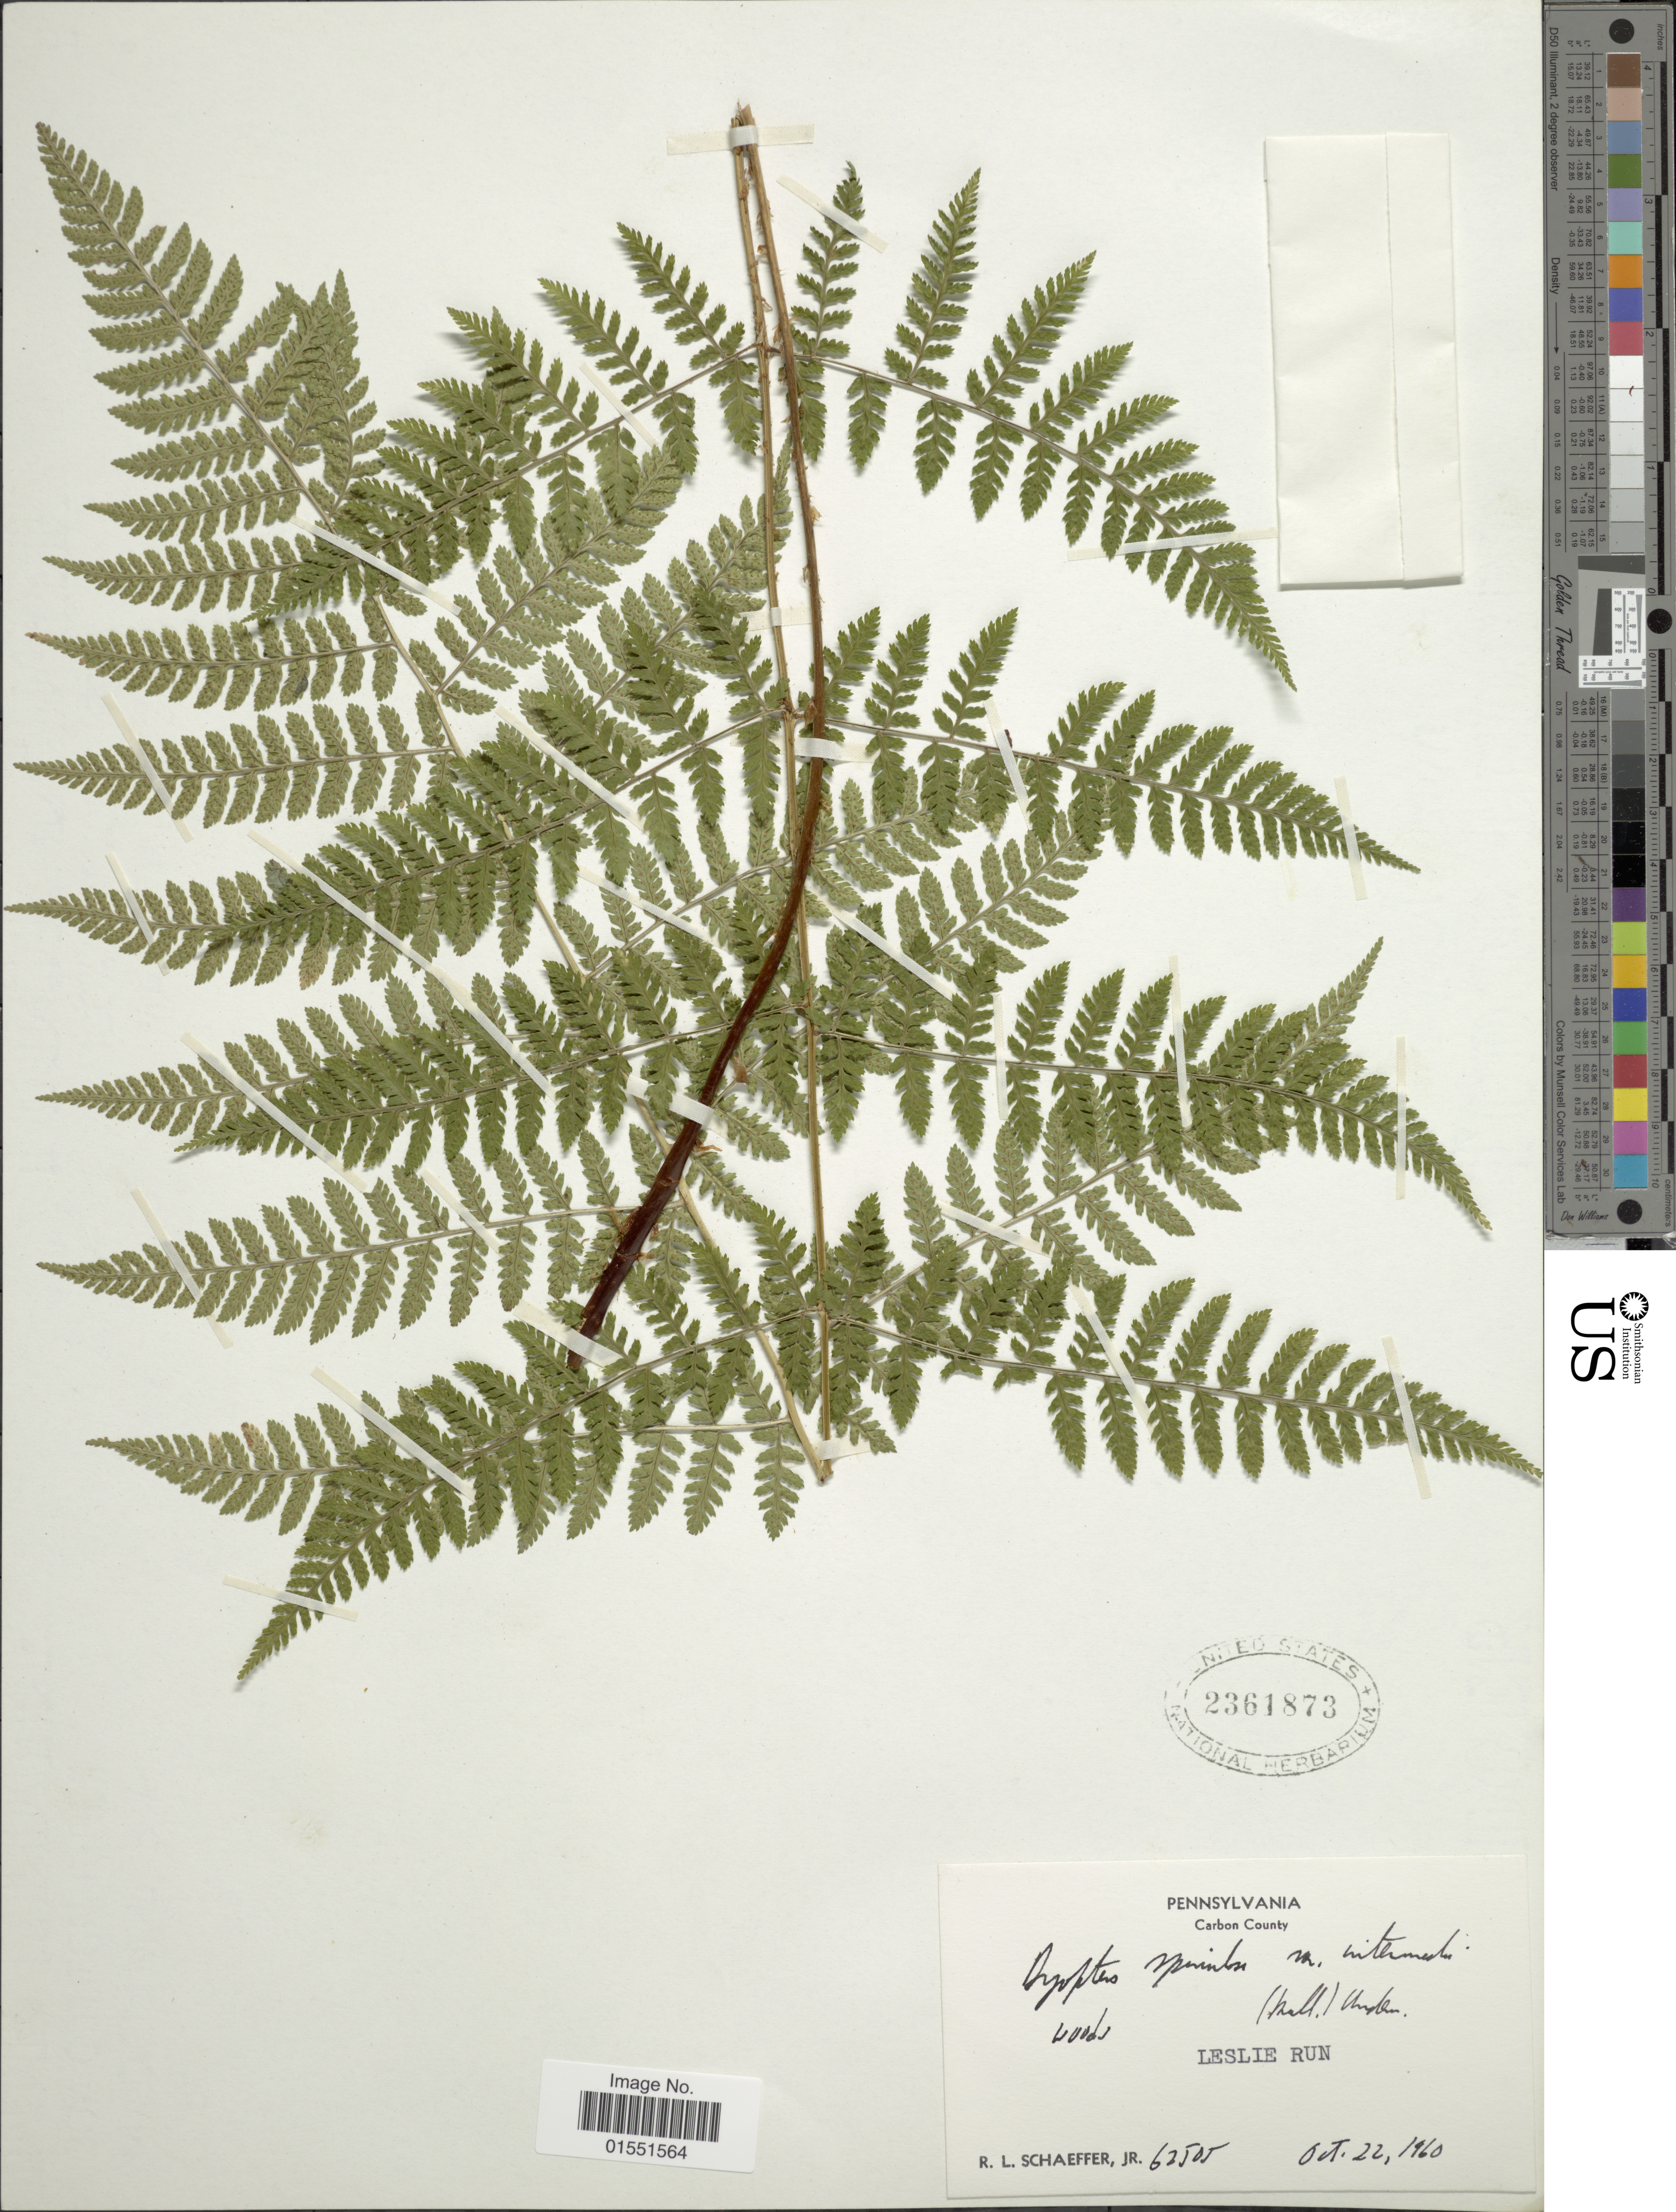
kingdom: Plantae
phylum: Tracheophyta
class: Polypodiopsida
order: Polypodiales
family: Dryopteridaceae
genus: Dryopteris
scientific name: Dryopteris intermedia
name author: (Muhl.) A. Gray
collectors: R. L. Schaeffer Jr.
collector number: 62505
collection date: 1960-10-22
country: United States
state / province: Pennsylvania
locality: Carbon County. Leslie Run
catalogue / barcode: US 2361873